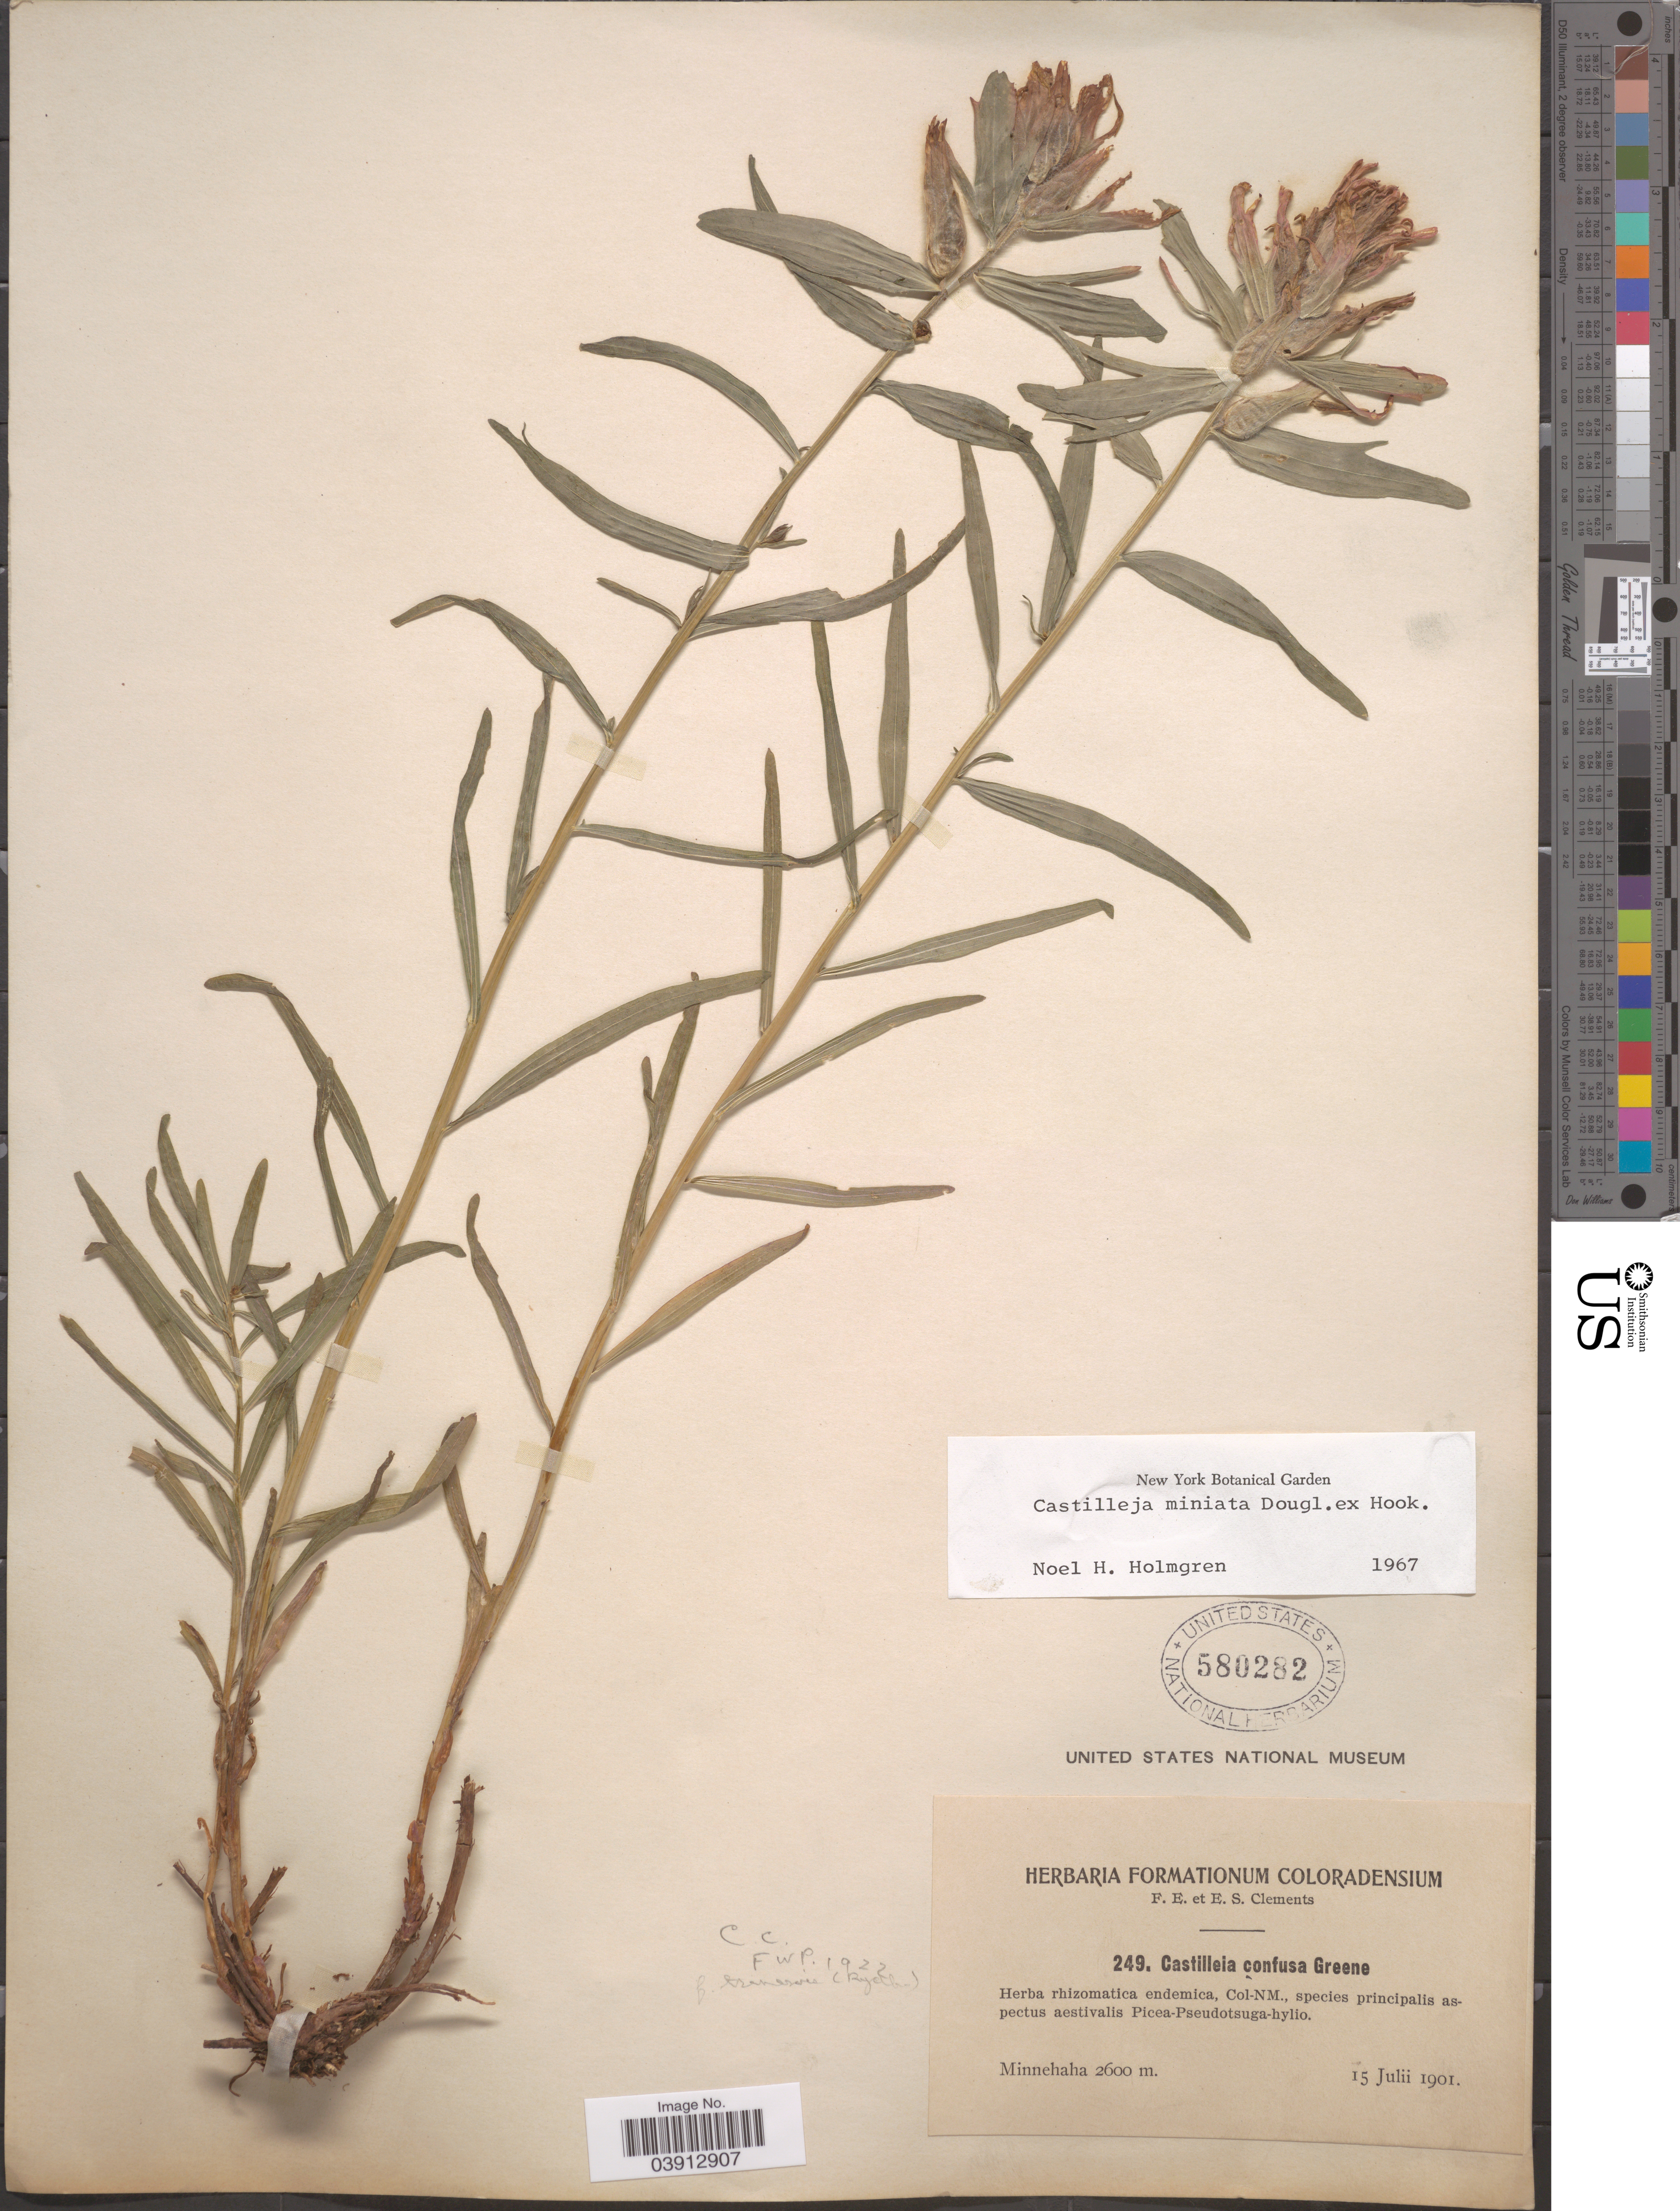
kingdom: Plantae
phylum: Tracheophyta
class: Magnoliopsida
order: Lamiales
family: Orobanchaceae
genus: Castilleja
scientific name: Castilleja miniata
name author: Douglas ex Hook.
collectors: F. E. Clements & E. S. Clements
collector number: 249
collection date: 1901-07-15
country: United States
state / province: Colorado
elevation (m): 2600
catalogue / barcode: US 580282